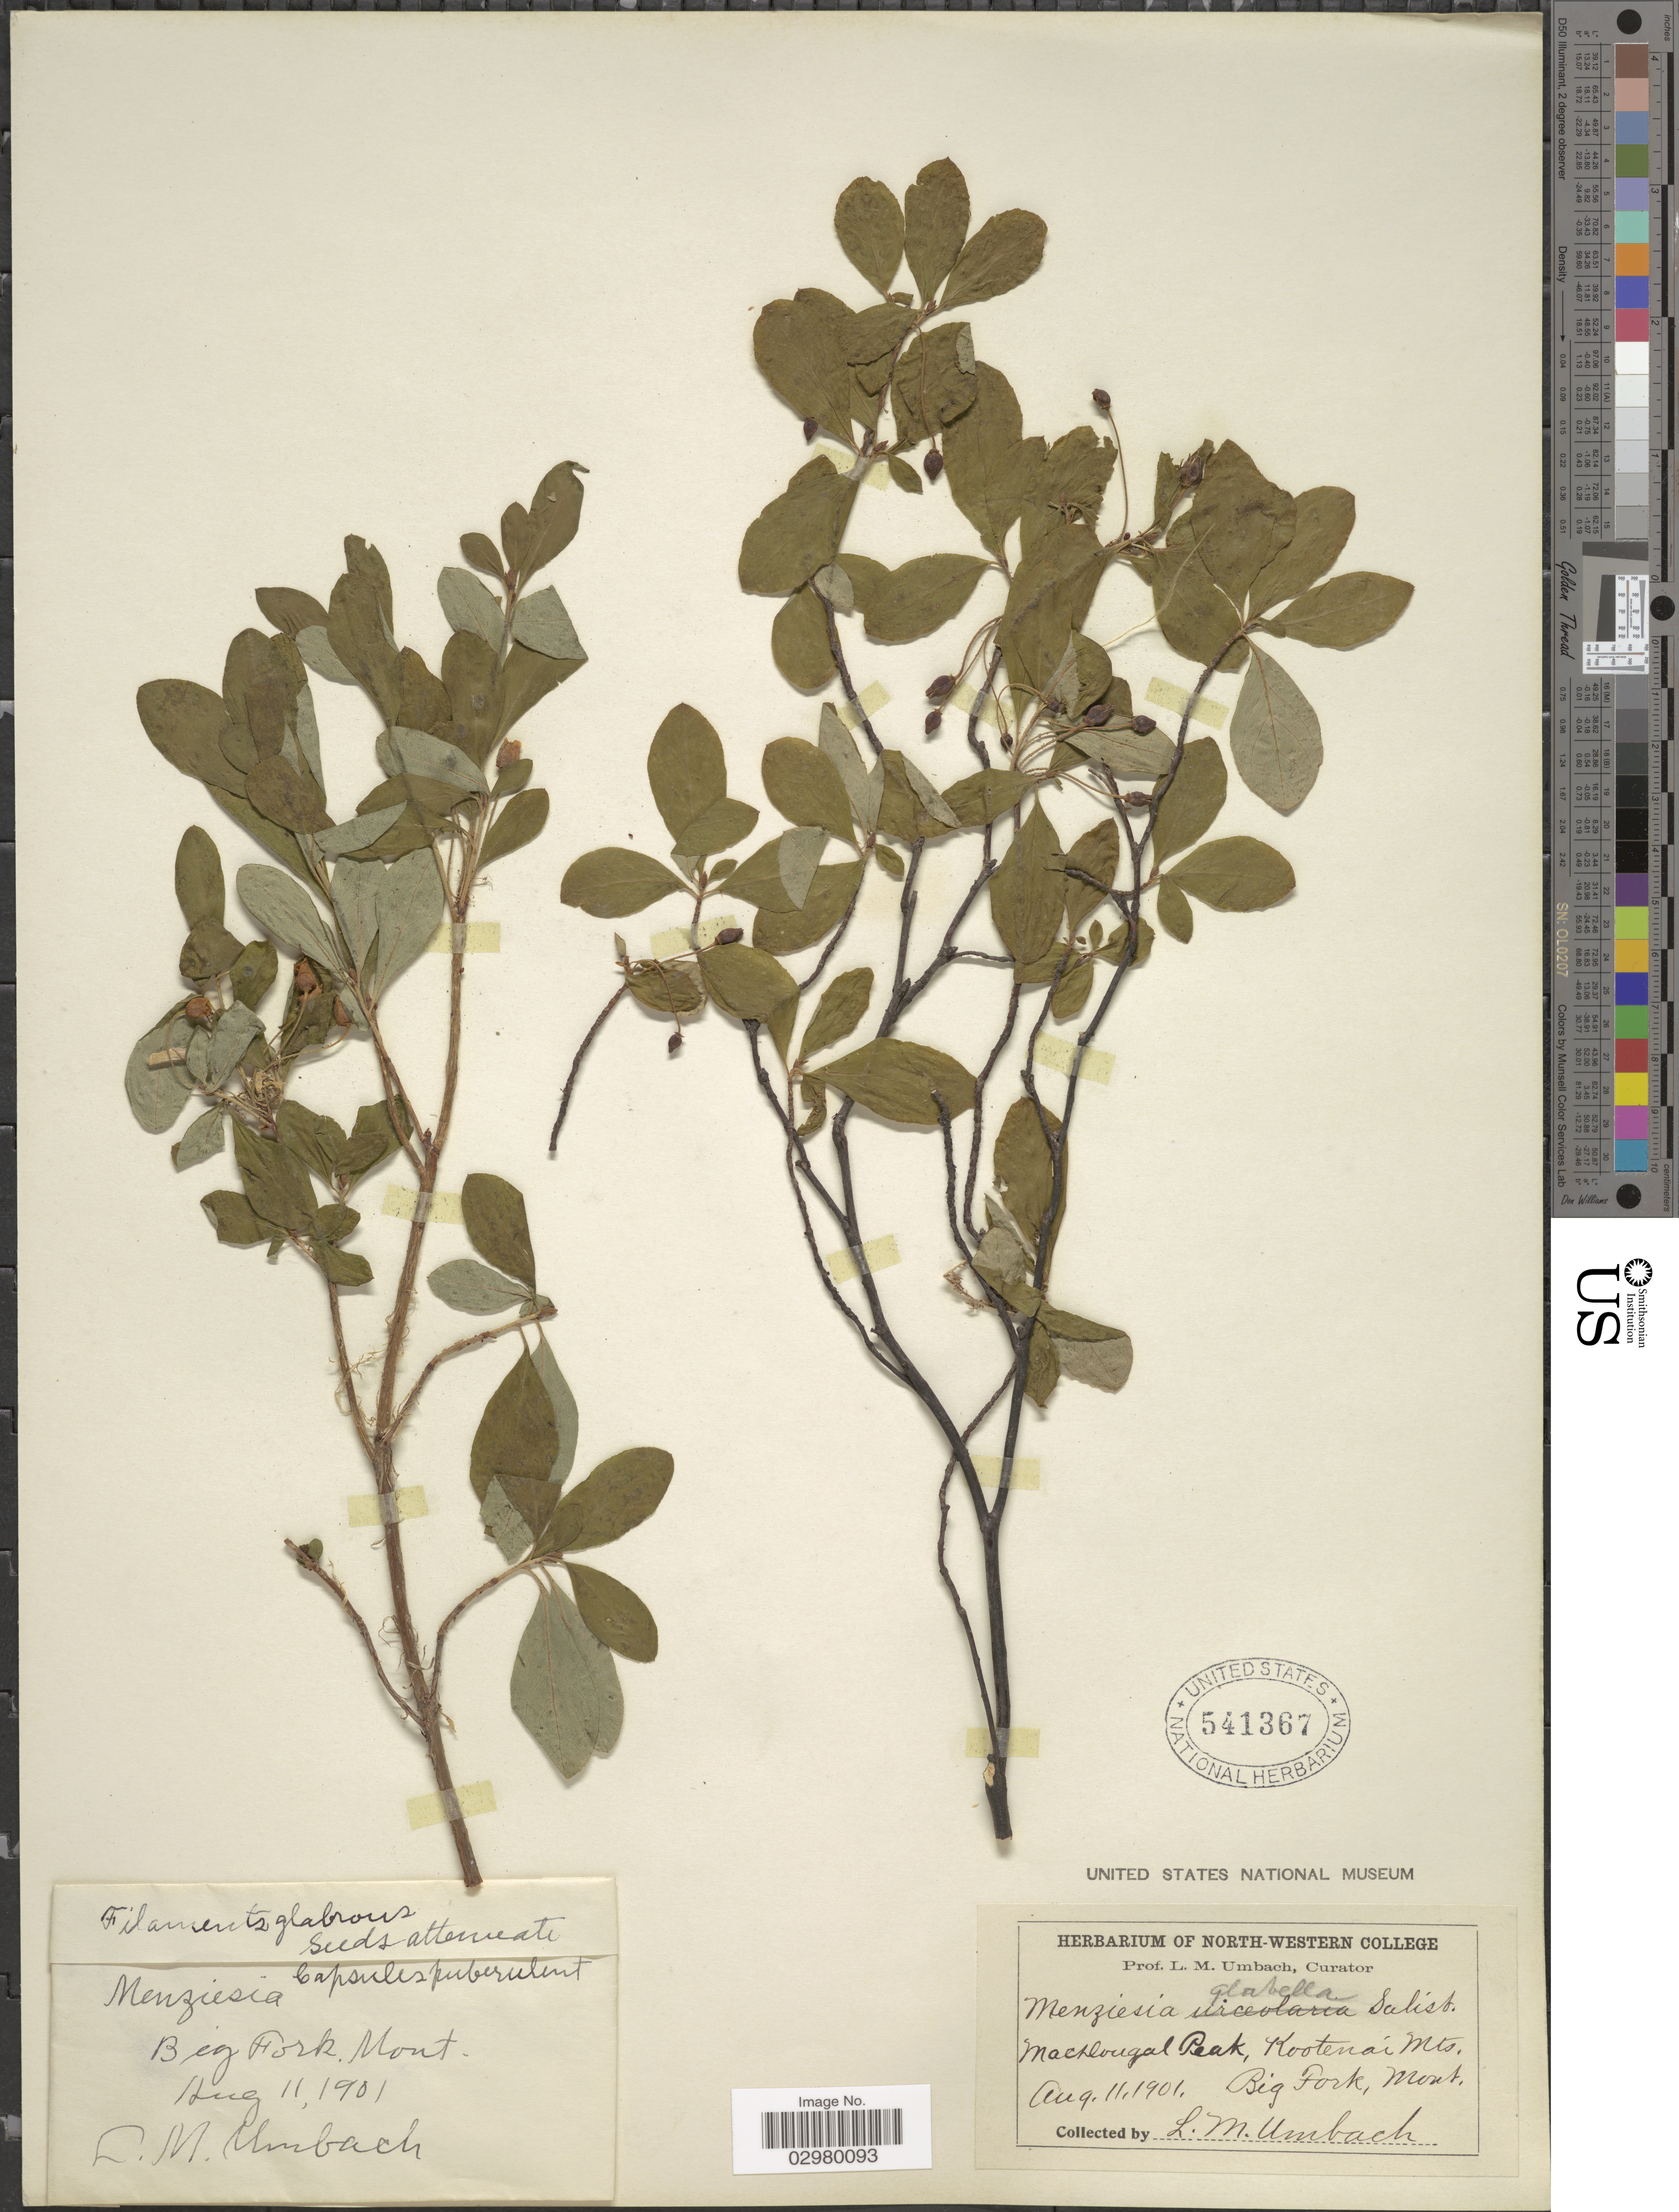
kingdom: Plantae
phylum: Tracheophyta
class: Magnoliopsida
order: Ericales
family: Ericaceae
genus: Menziesia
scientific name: Menziesia ferruginea subsp. glabella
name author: (A. Gray) Calder & Roy L. Taylor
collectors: L. M. Umbach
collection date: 1901-08-11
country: United States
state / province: Montana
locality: MacDougal Peak, Kootenai Mts. Big Fork.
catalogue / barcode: US 541367